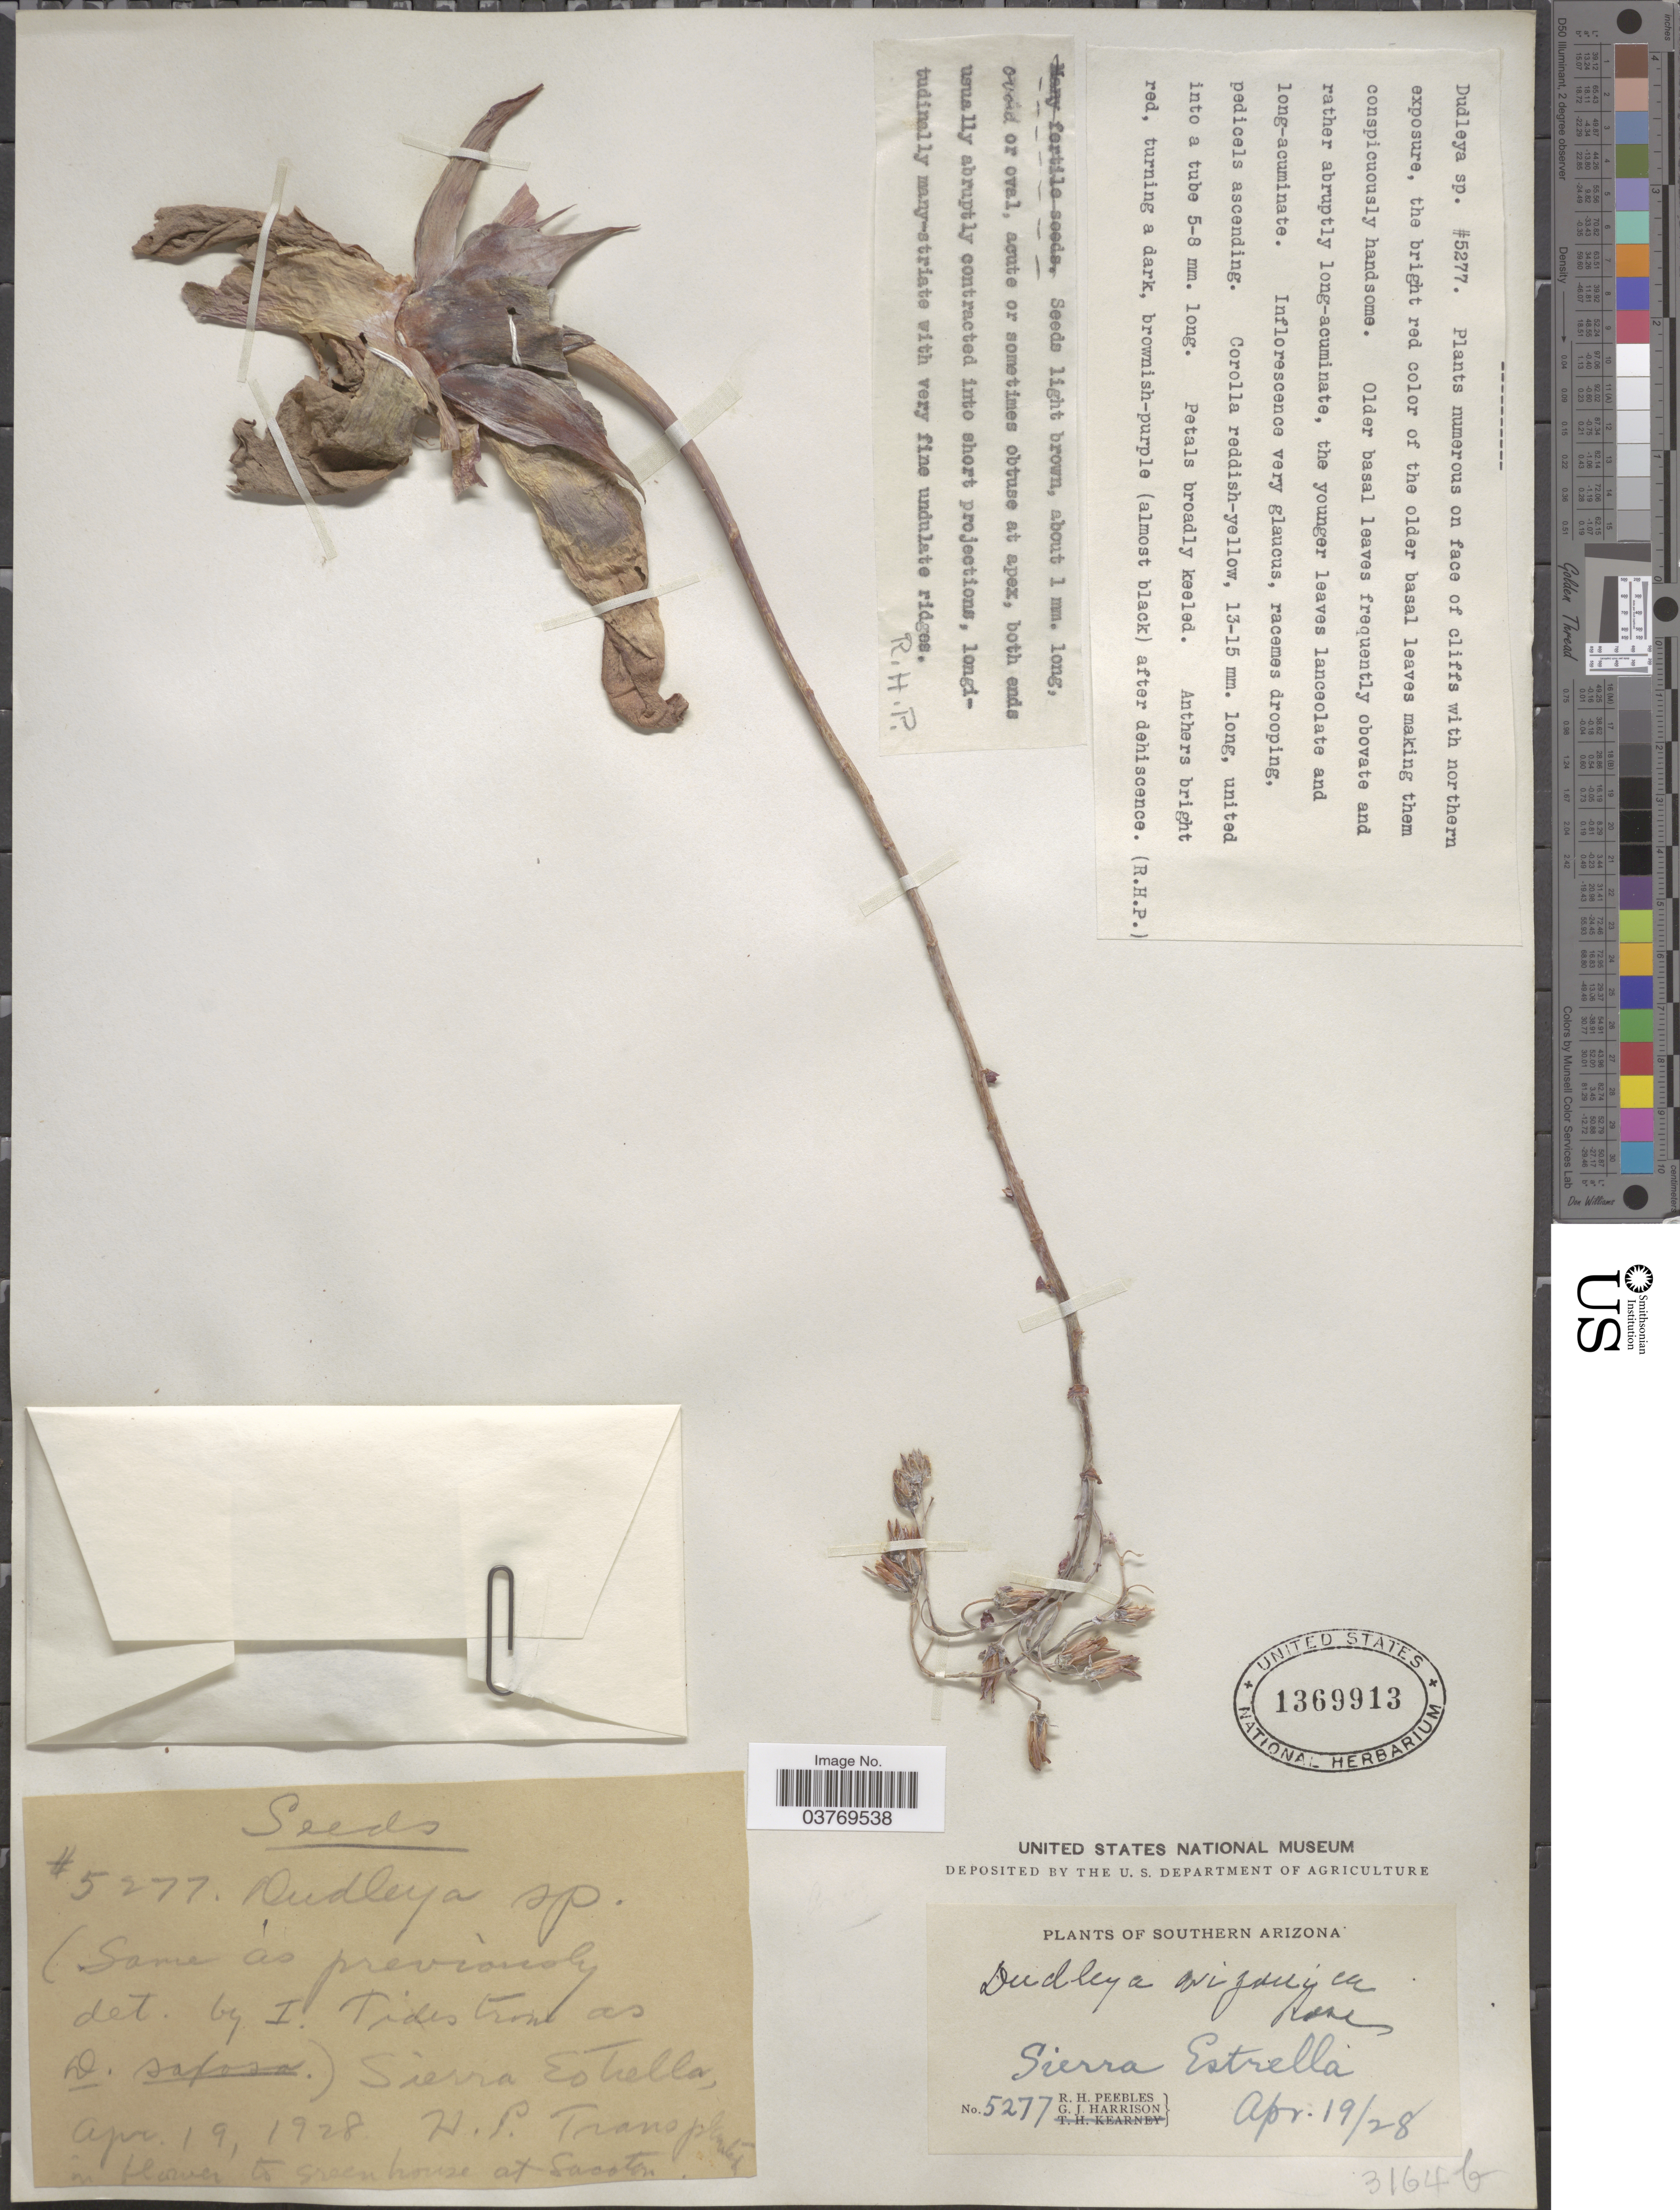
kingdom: Plantae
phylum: Tracheophyta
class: Magnoliopsida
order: Saxifragales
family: Crassulaceae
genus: Dudleya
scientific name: Dudleya arizonica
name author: Rose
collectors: R. H. Peebles & G. J. Harrison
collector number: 5277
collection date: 1928-04-19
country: United States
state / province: Arizona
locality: Southern Arizona. Sierra Estrella.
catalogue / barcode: US 1369913